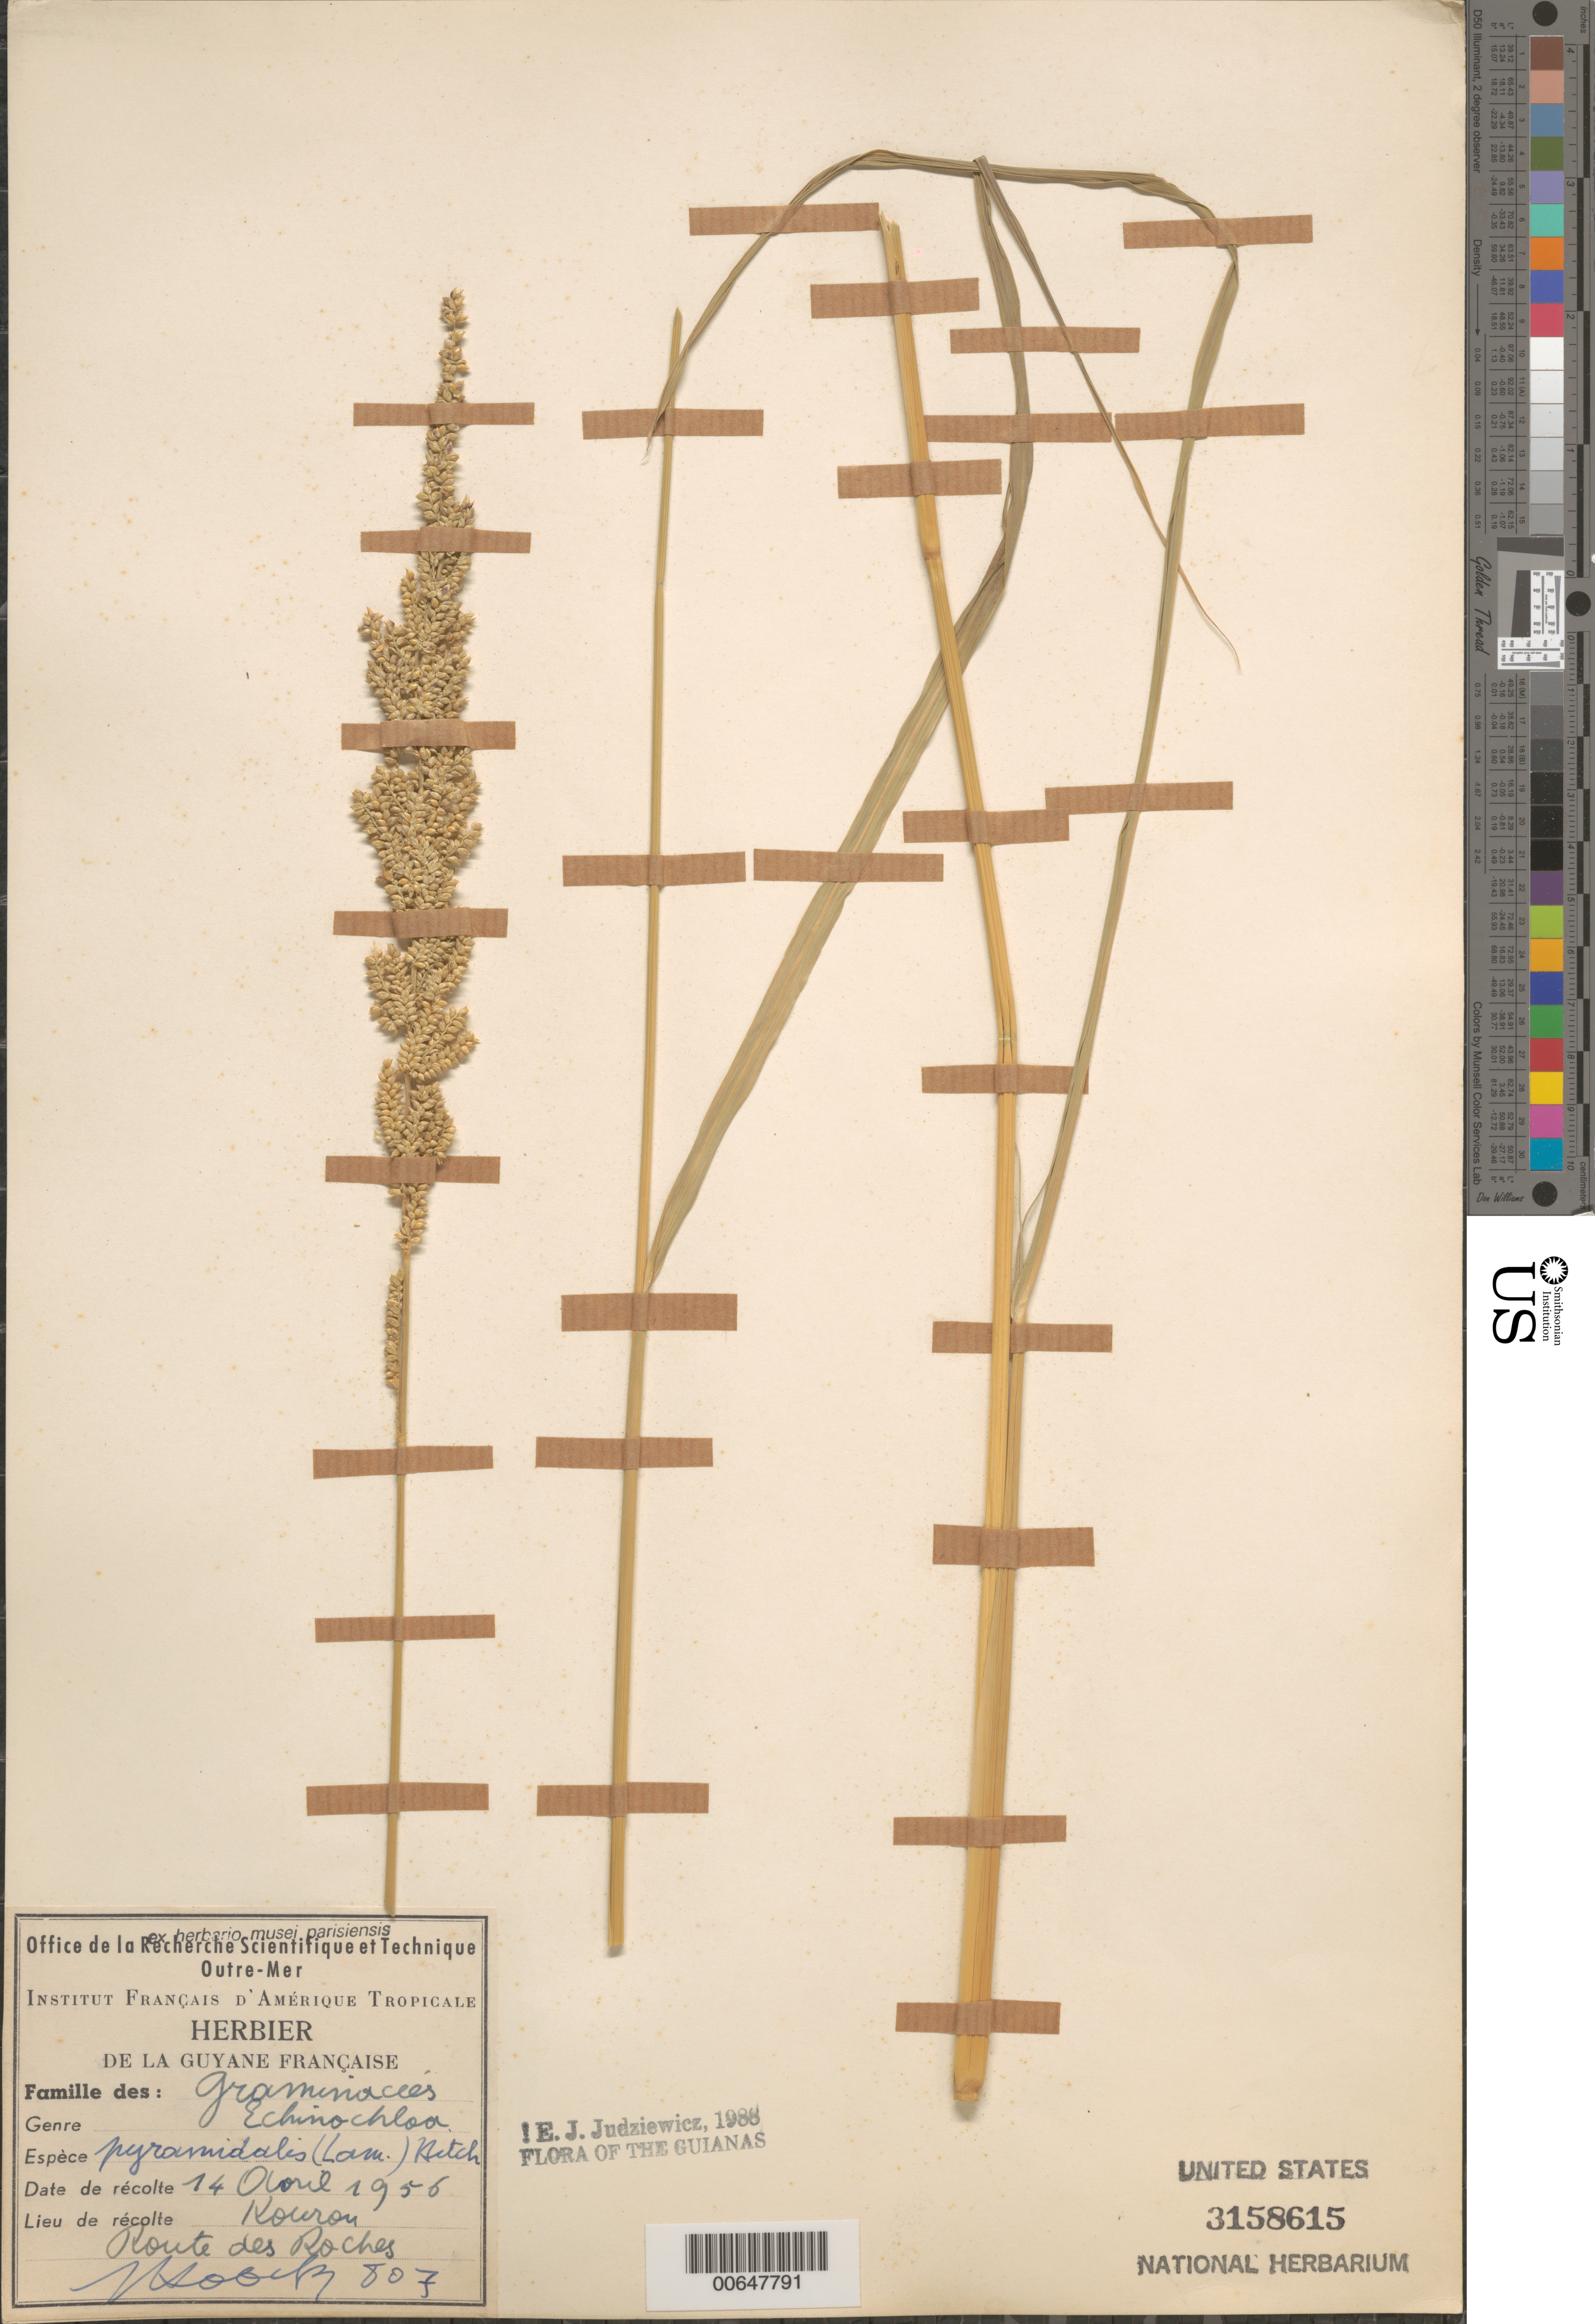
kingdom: Plantae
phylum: Tracheophyta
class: Liliopsida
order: Poales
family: Poaceae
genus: Echinolaena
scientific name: Echinolaena inflexa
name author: (Poir.) Chase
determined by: Judziewicz, E. J.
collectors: J. Hoock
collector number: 807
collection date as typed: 14-Apr-56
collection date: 1956-04-14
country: French Guiana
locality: Kourou, Route des Roches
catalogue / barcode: US 3158615